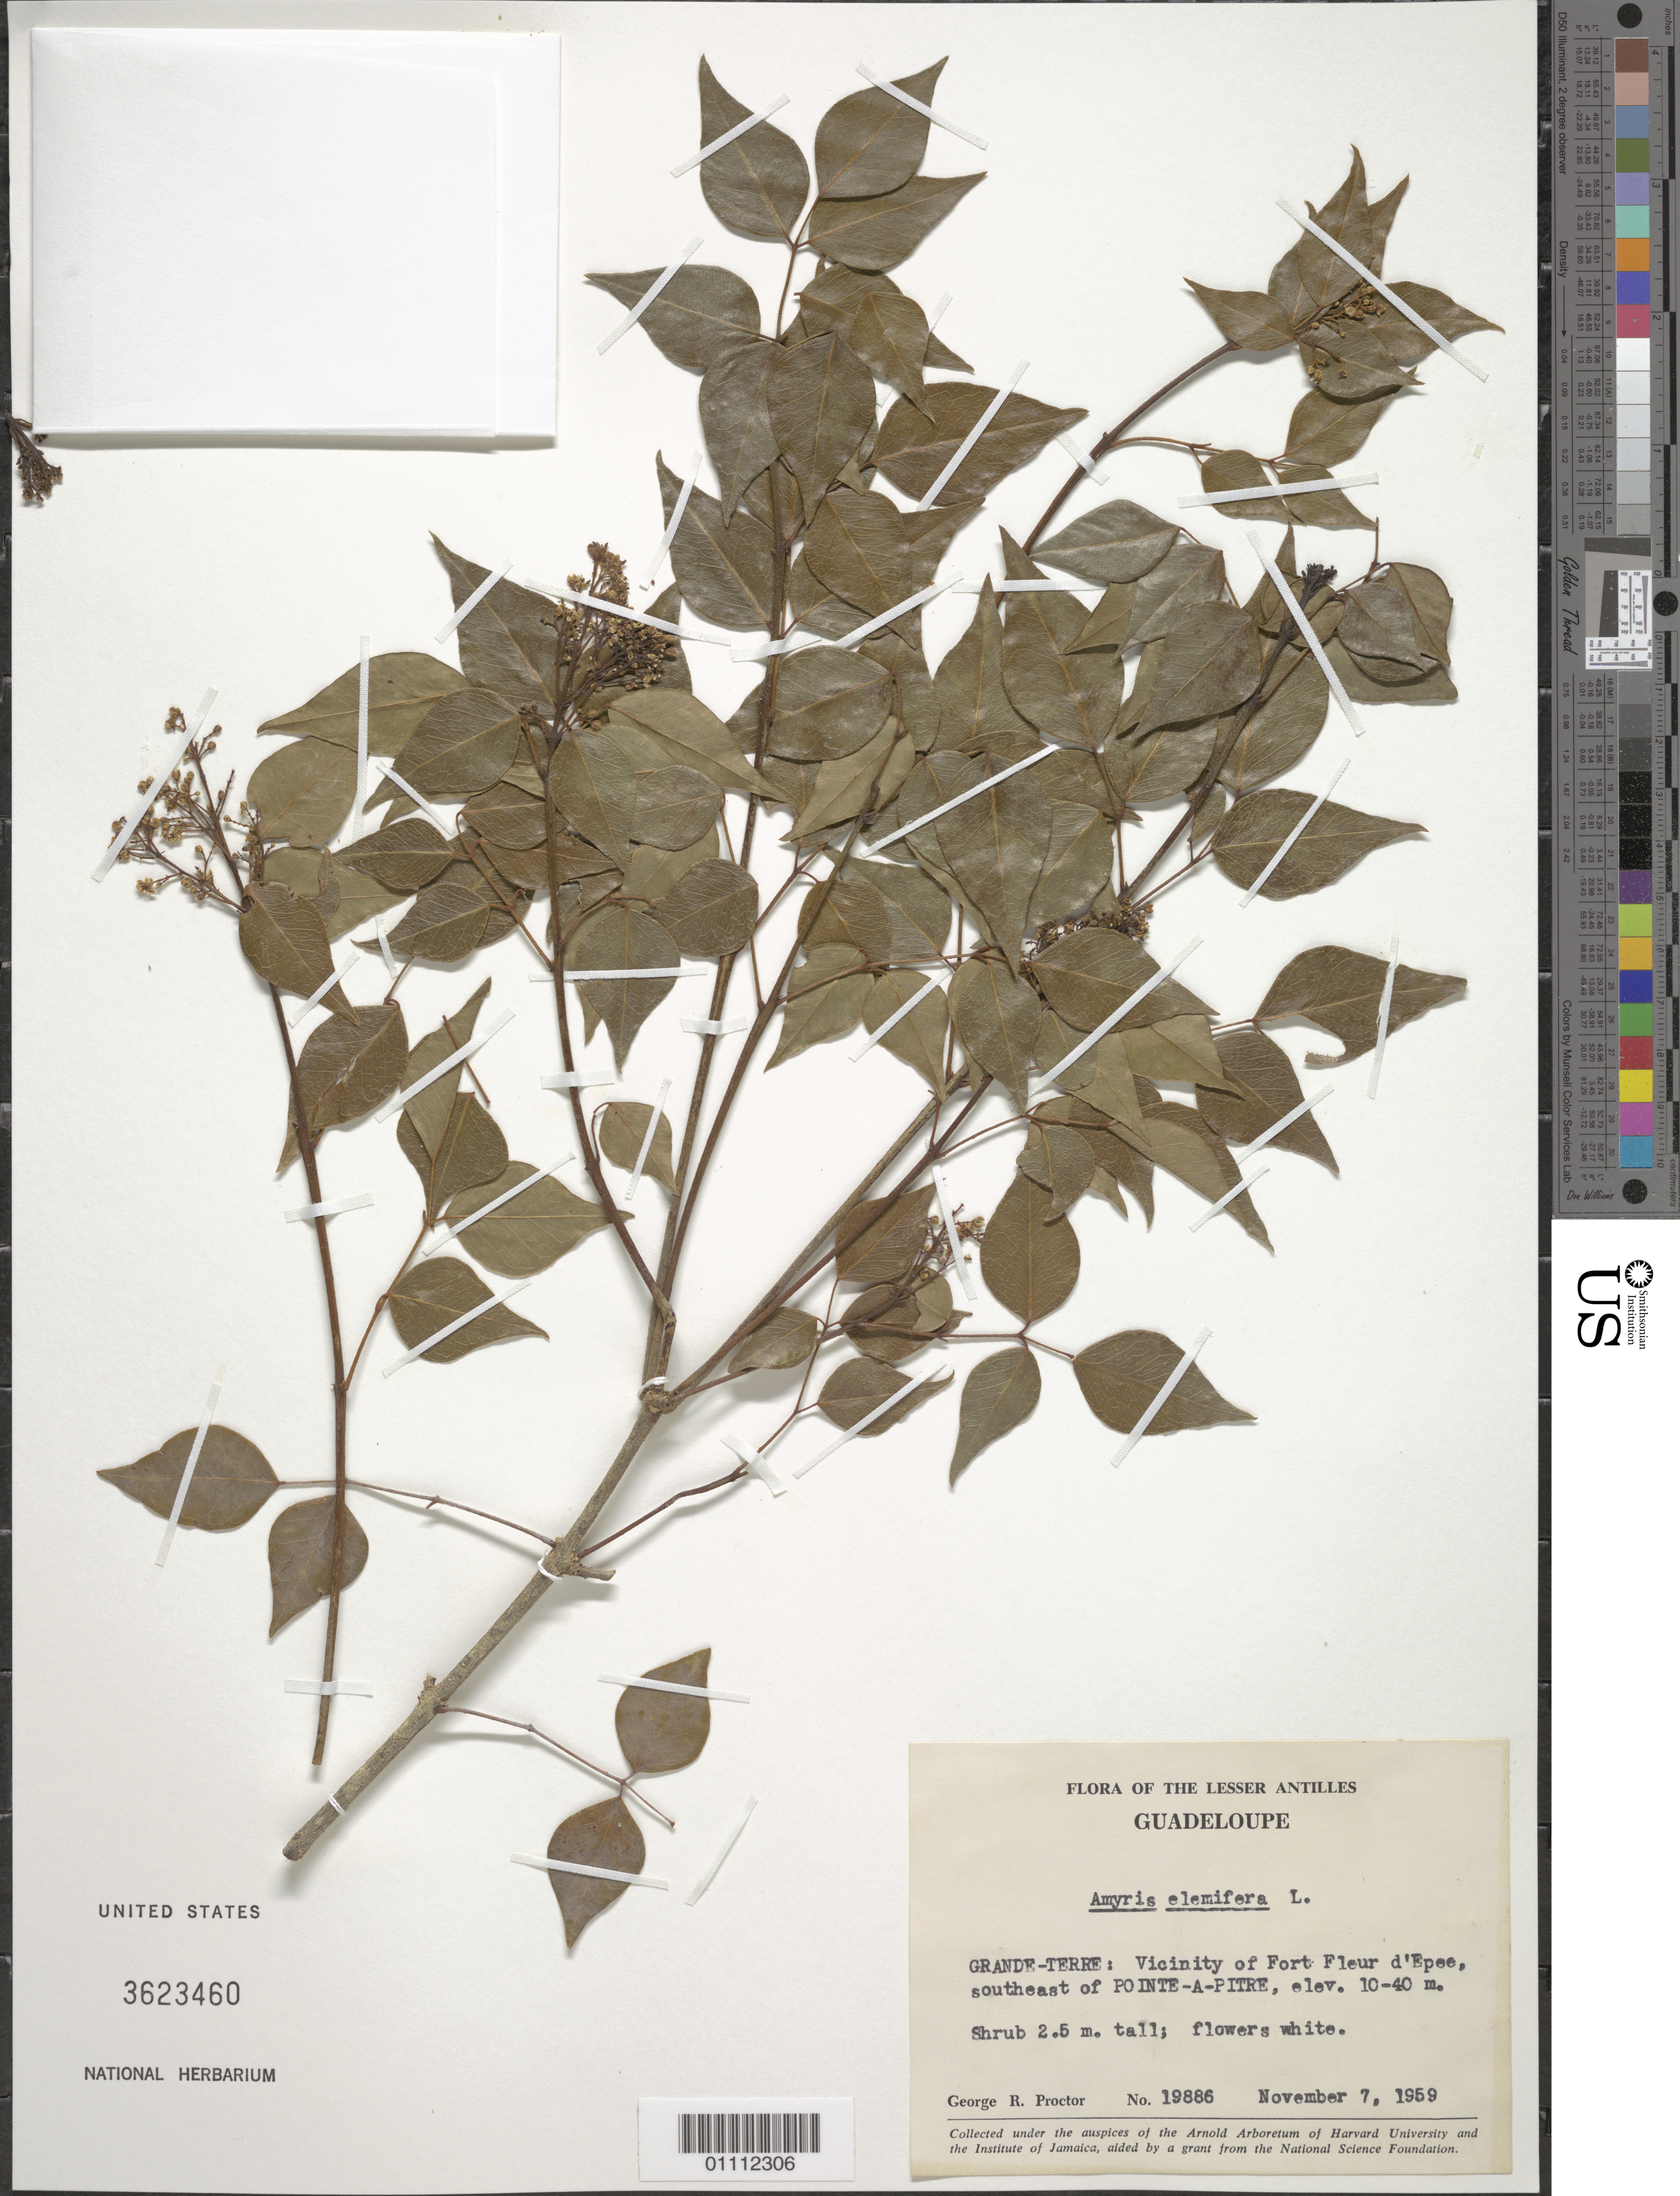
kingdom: Plantae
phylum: Tracheophyta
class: Magnoliopsida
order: Sapindales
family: Rutaceae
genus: Amyris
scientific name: Amyris elemifera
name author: L.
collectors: G. R. Proctor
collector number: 19886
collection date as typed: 07 Nov 1959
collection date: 1959-11-07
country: Guadeloupe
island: Grande Terre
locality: Fort Fleur d'Epée vicinity, SE of Point-a-Pitre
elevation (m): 10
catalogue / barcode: US 3623460